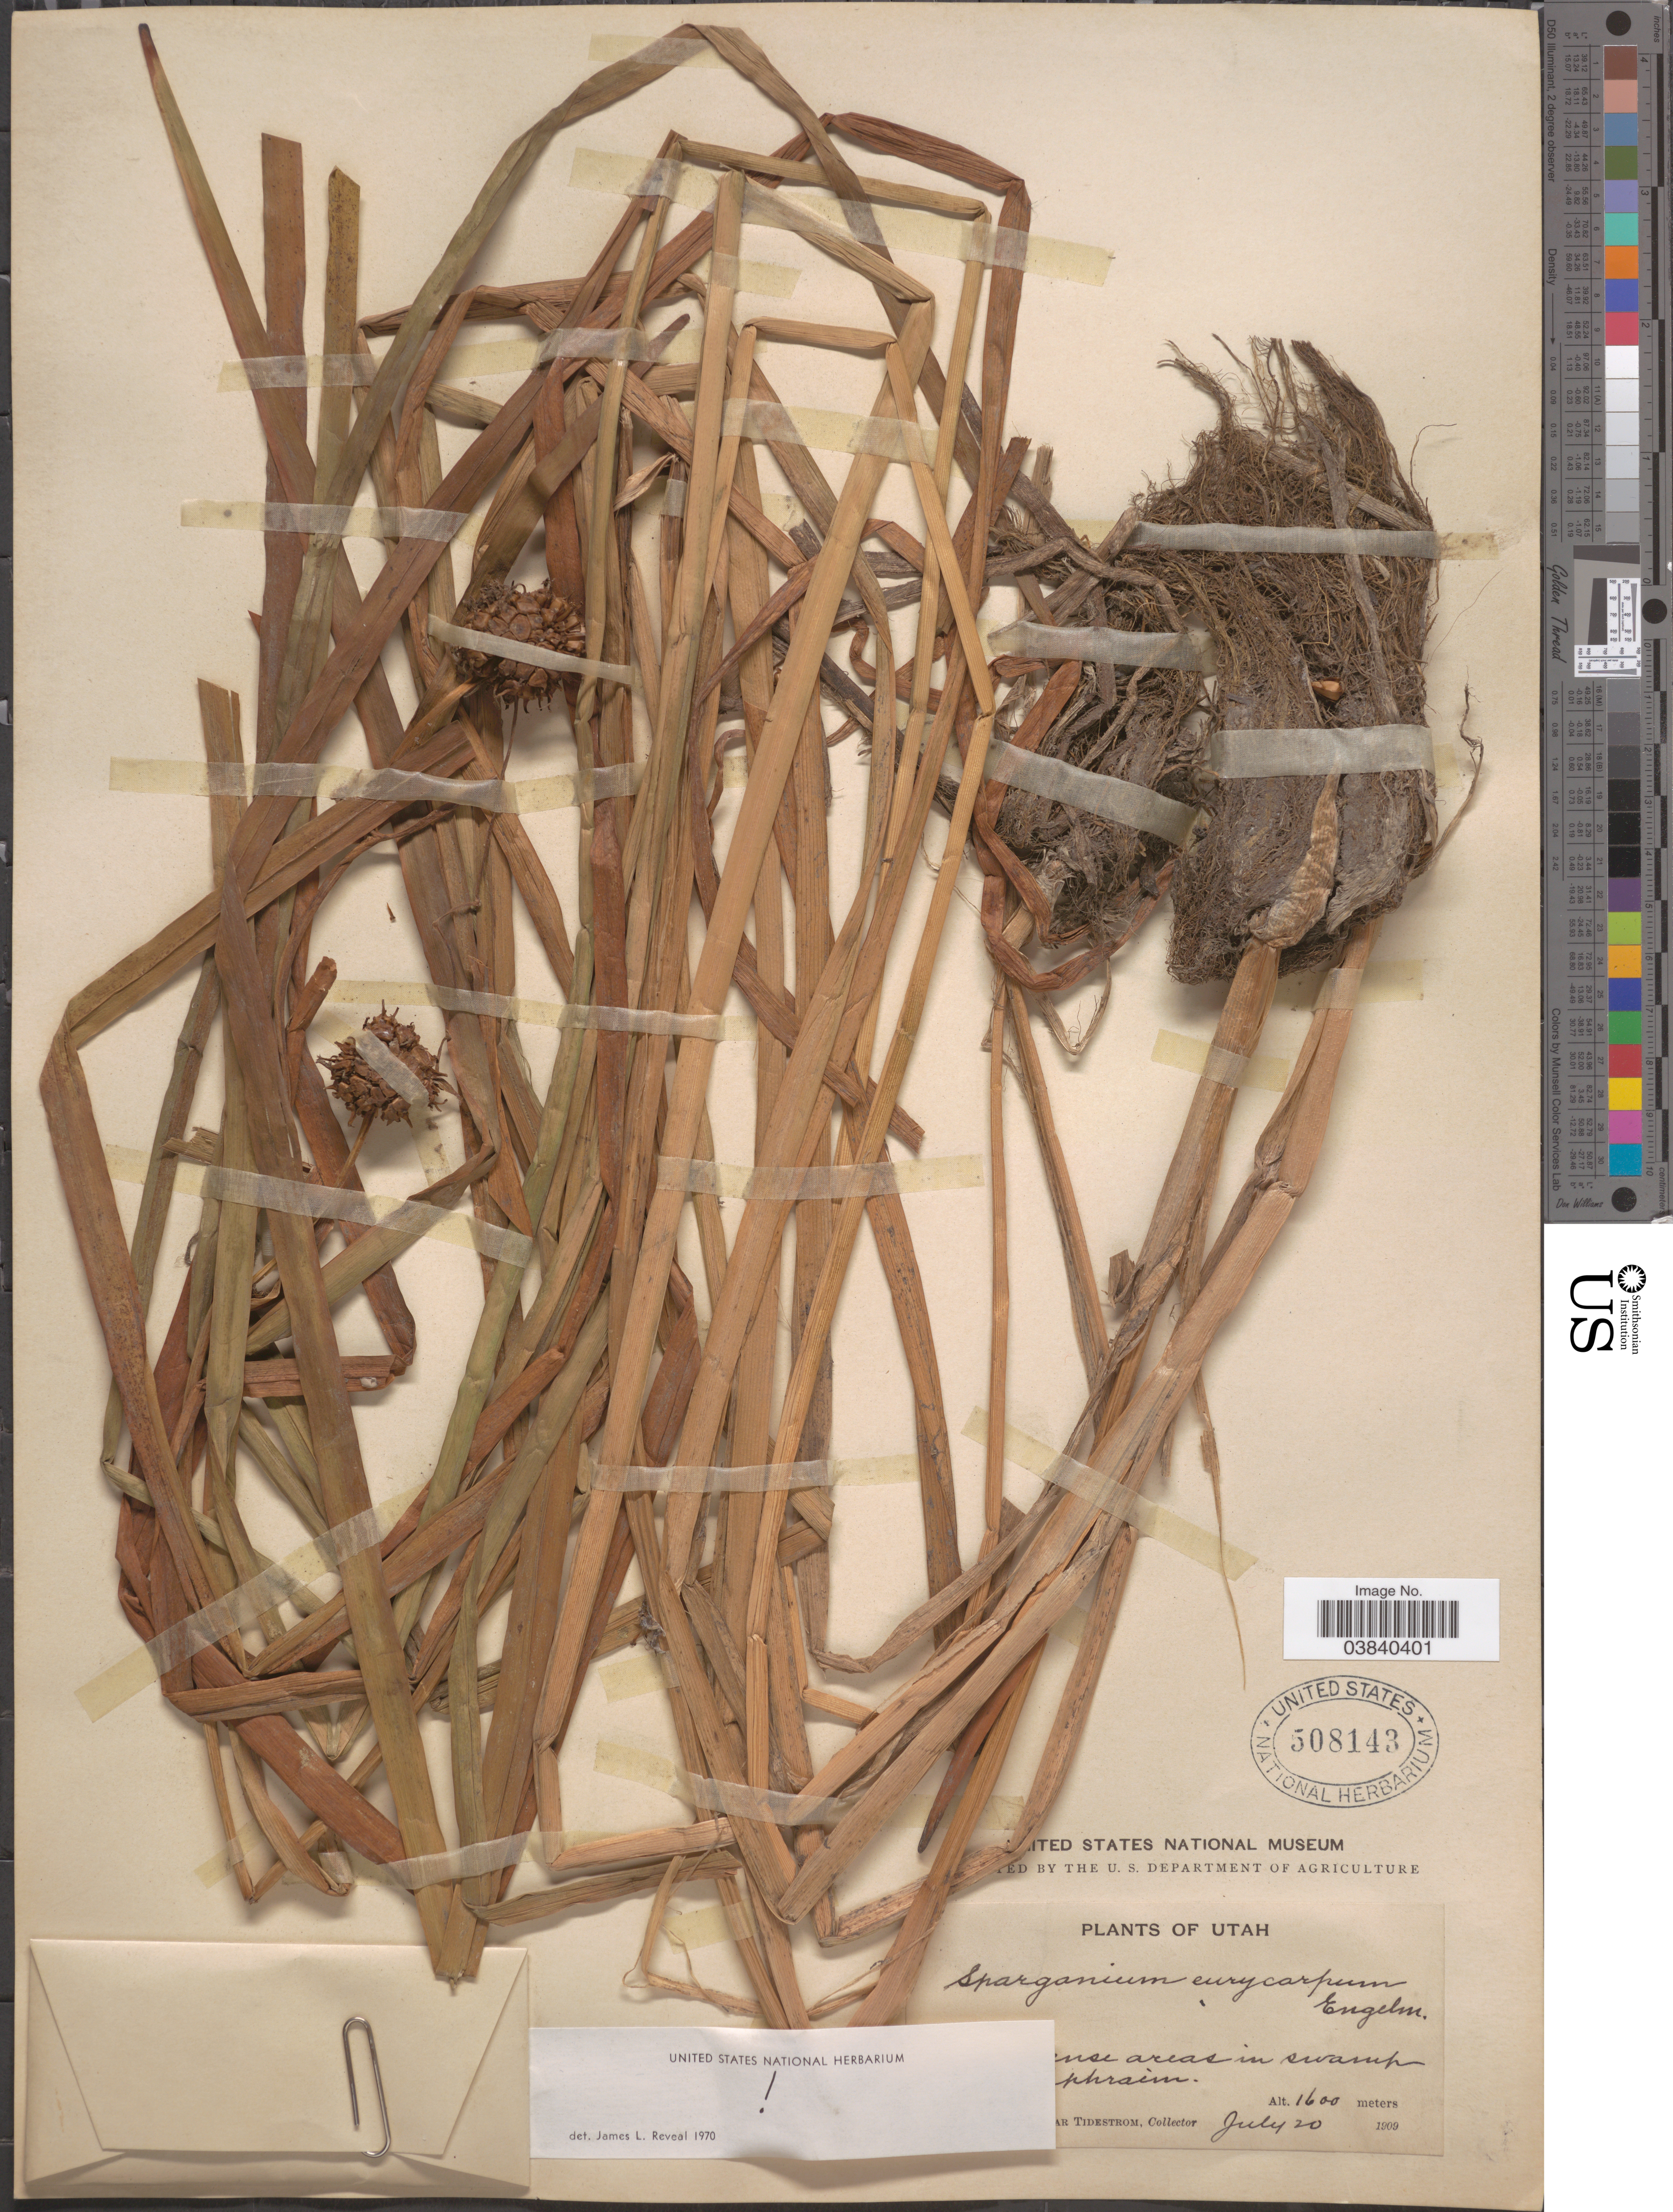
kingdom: Plantae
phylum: Tracheophyta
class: Liliopsida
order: Poales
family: Typhaceae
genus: Sparganium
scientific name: Sparganium eurycarpum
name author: Engelm.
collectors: I. F. Tidestrom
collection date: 1909-07-20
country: United States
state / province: Utah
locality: [illegible text]nse areas in swamp. [illegible text]phraim.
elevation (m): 1600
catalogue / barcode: US 508143